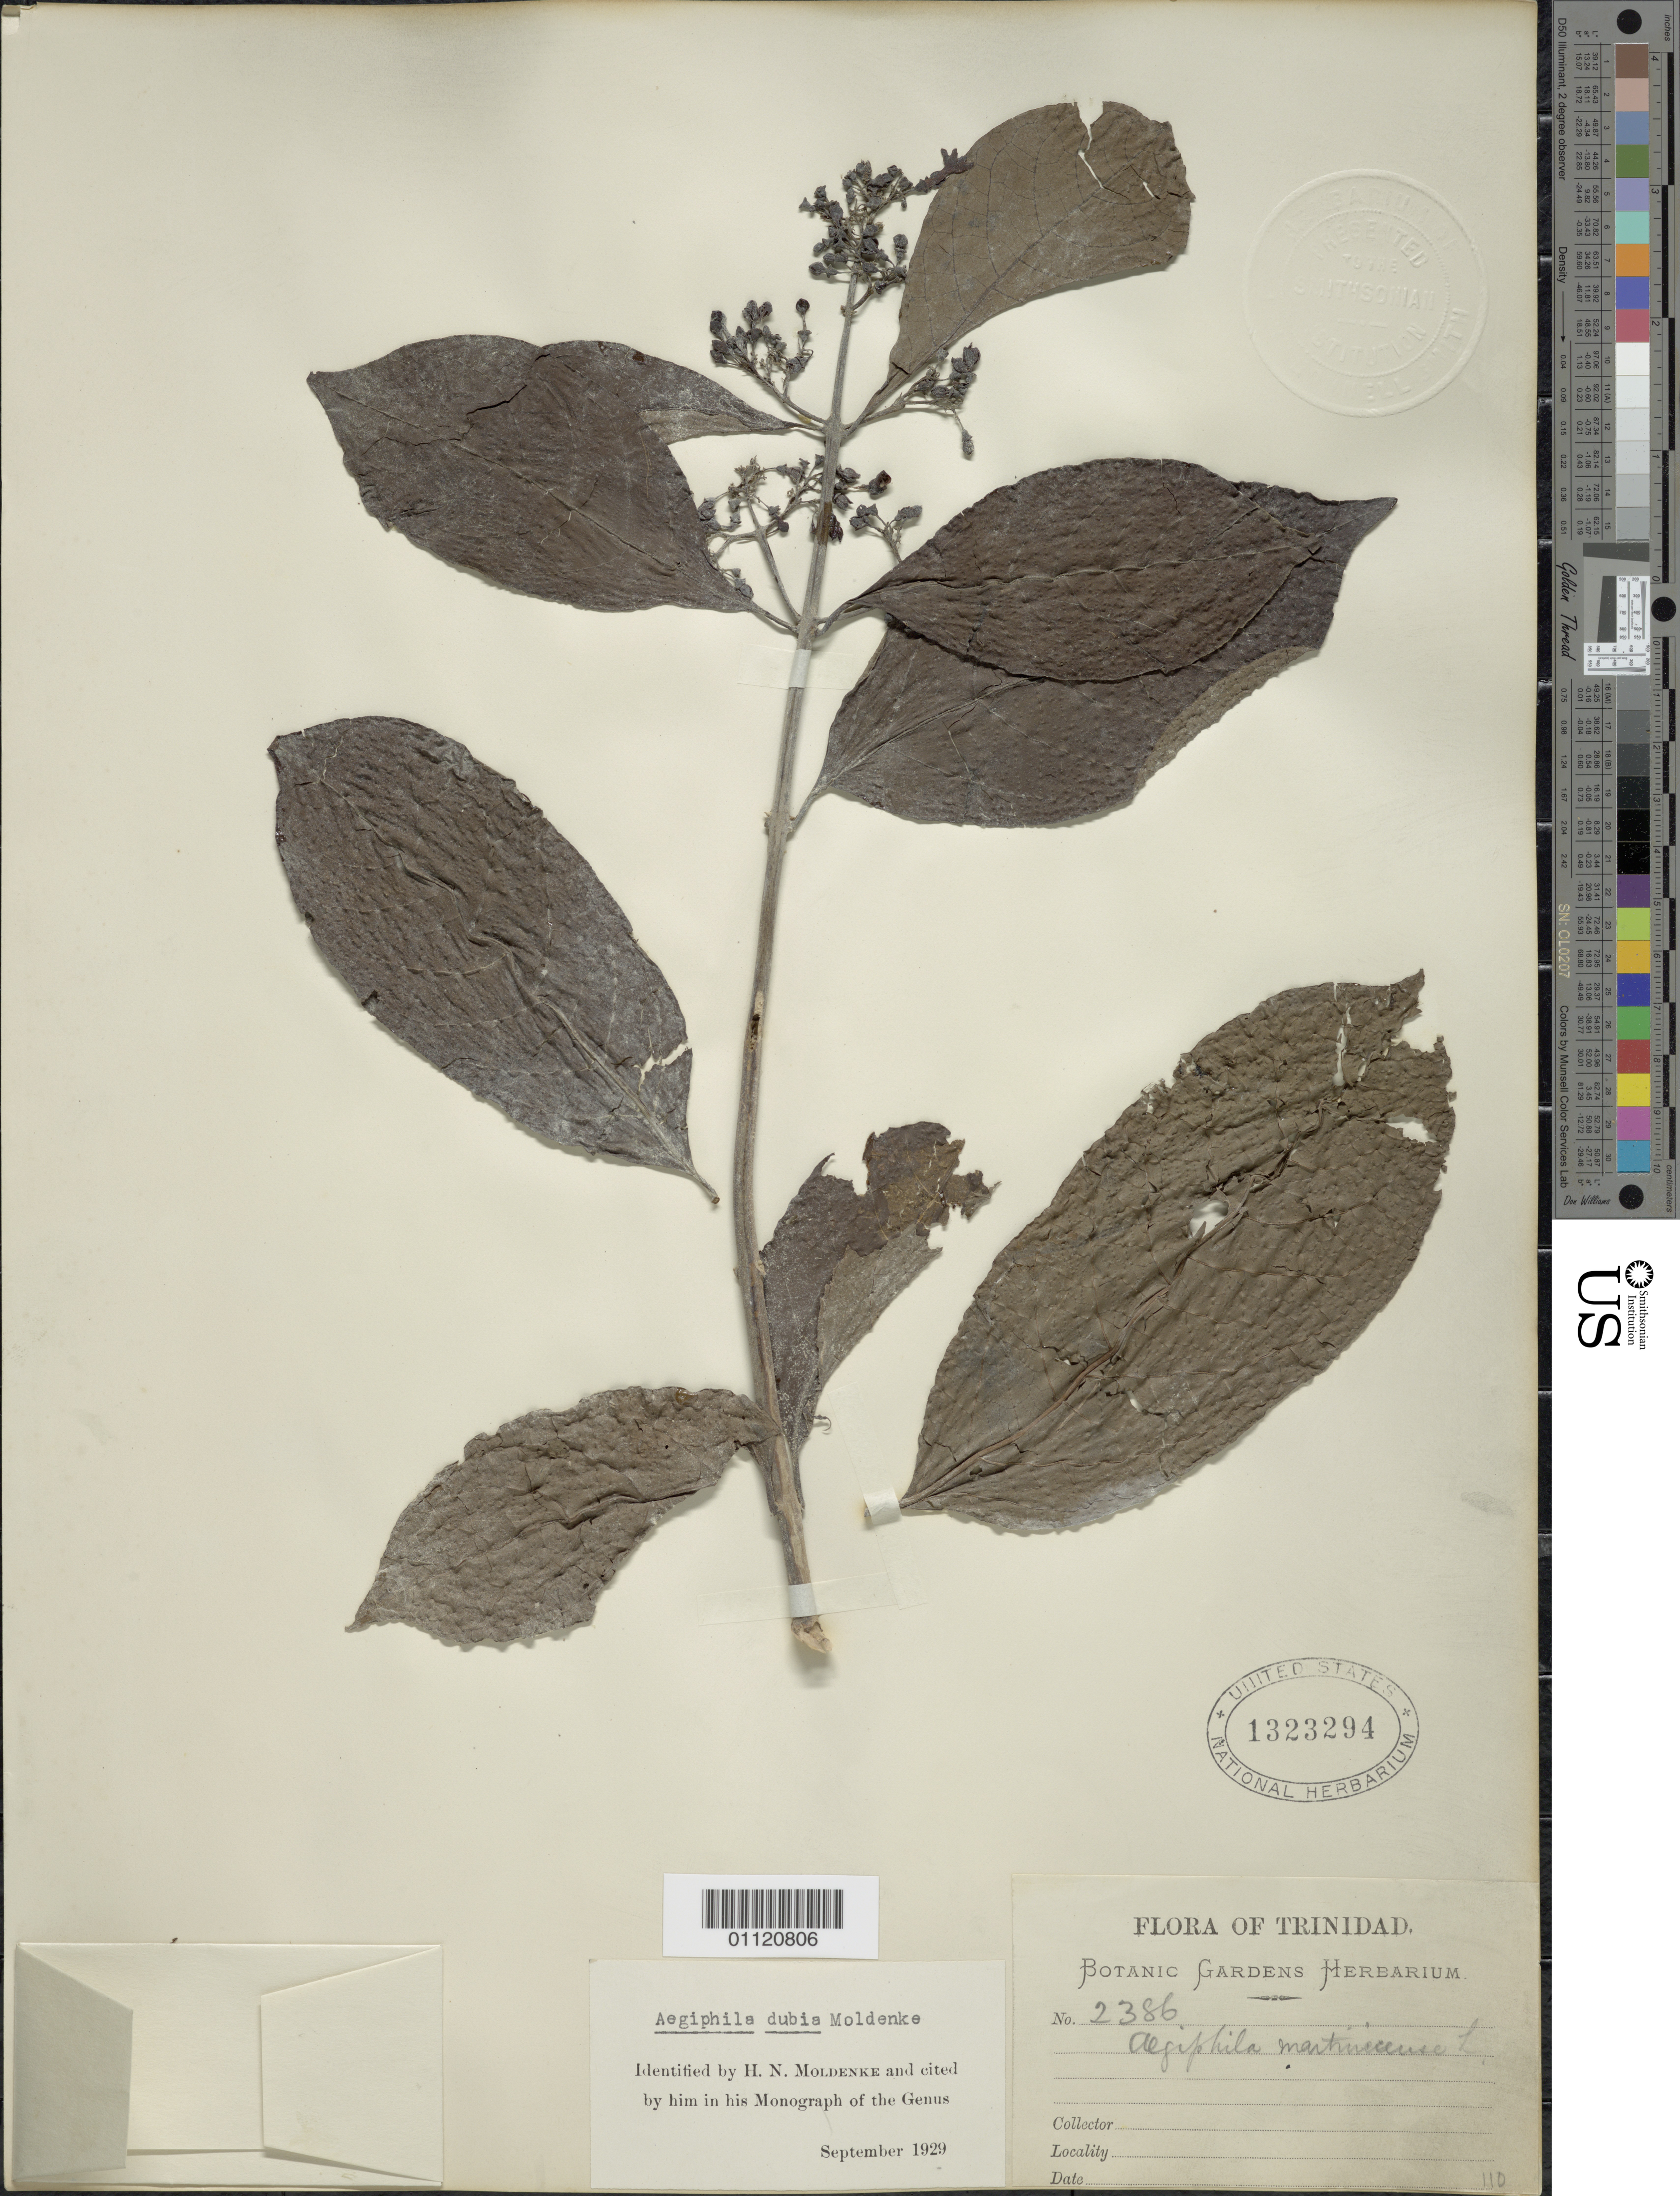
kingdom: Plantae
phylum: Tracheophyta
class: Magnoliopsida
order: Lamiales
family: Lamiaceae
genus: Aegiphila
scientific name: Aegiphila dubia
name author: Moldenke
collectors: Botanic Gardens Herbarium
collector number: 2386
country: Trinidad and Tobago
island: Trinidad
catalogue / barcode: US 1323294